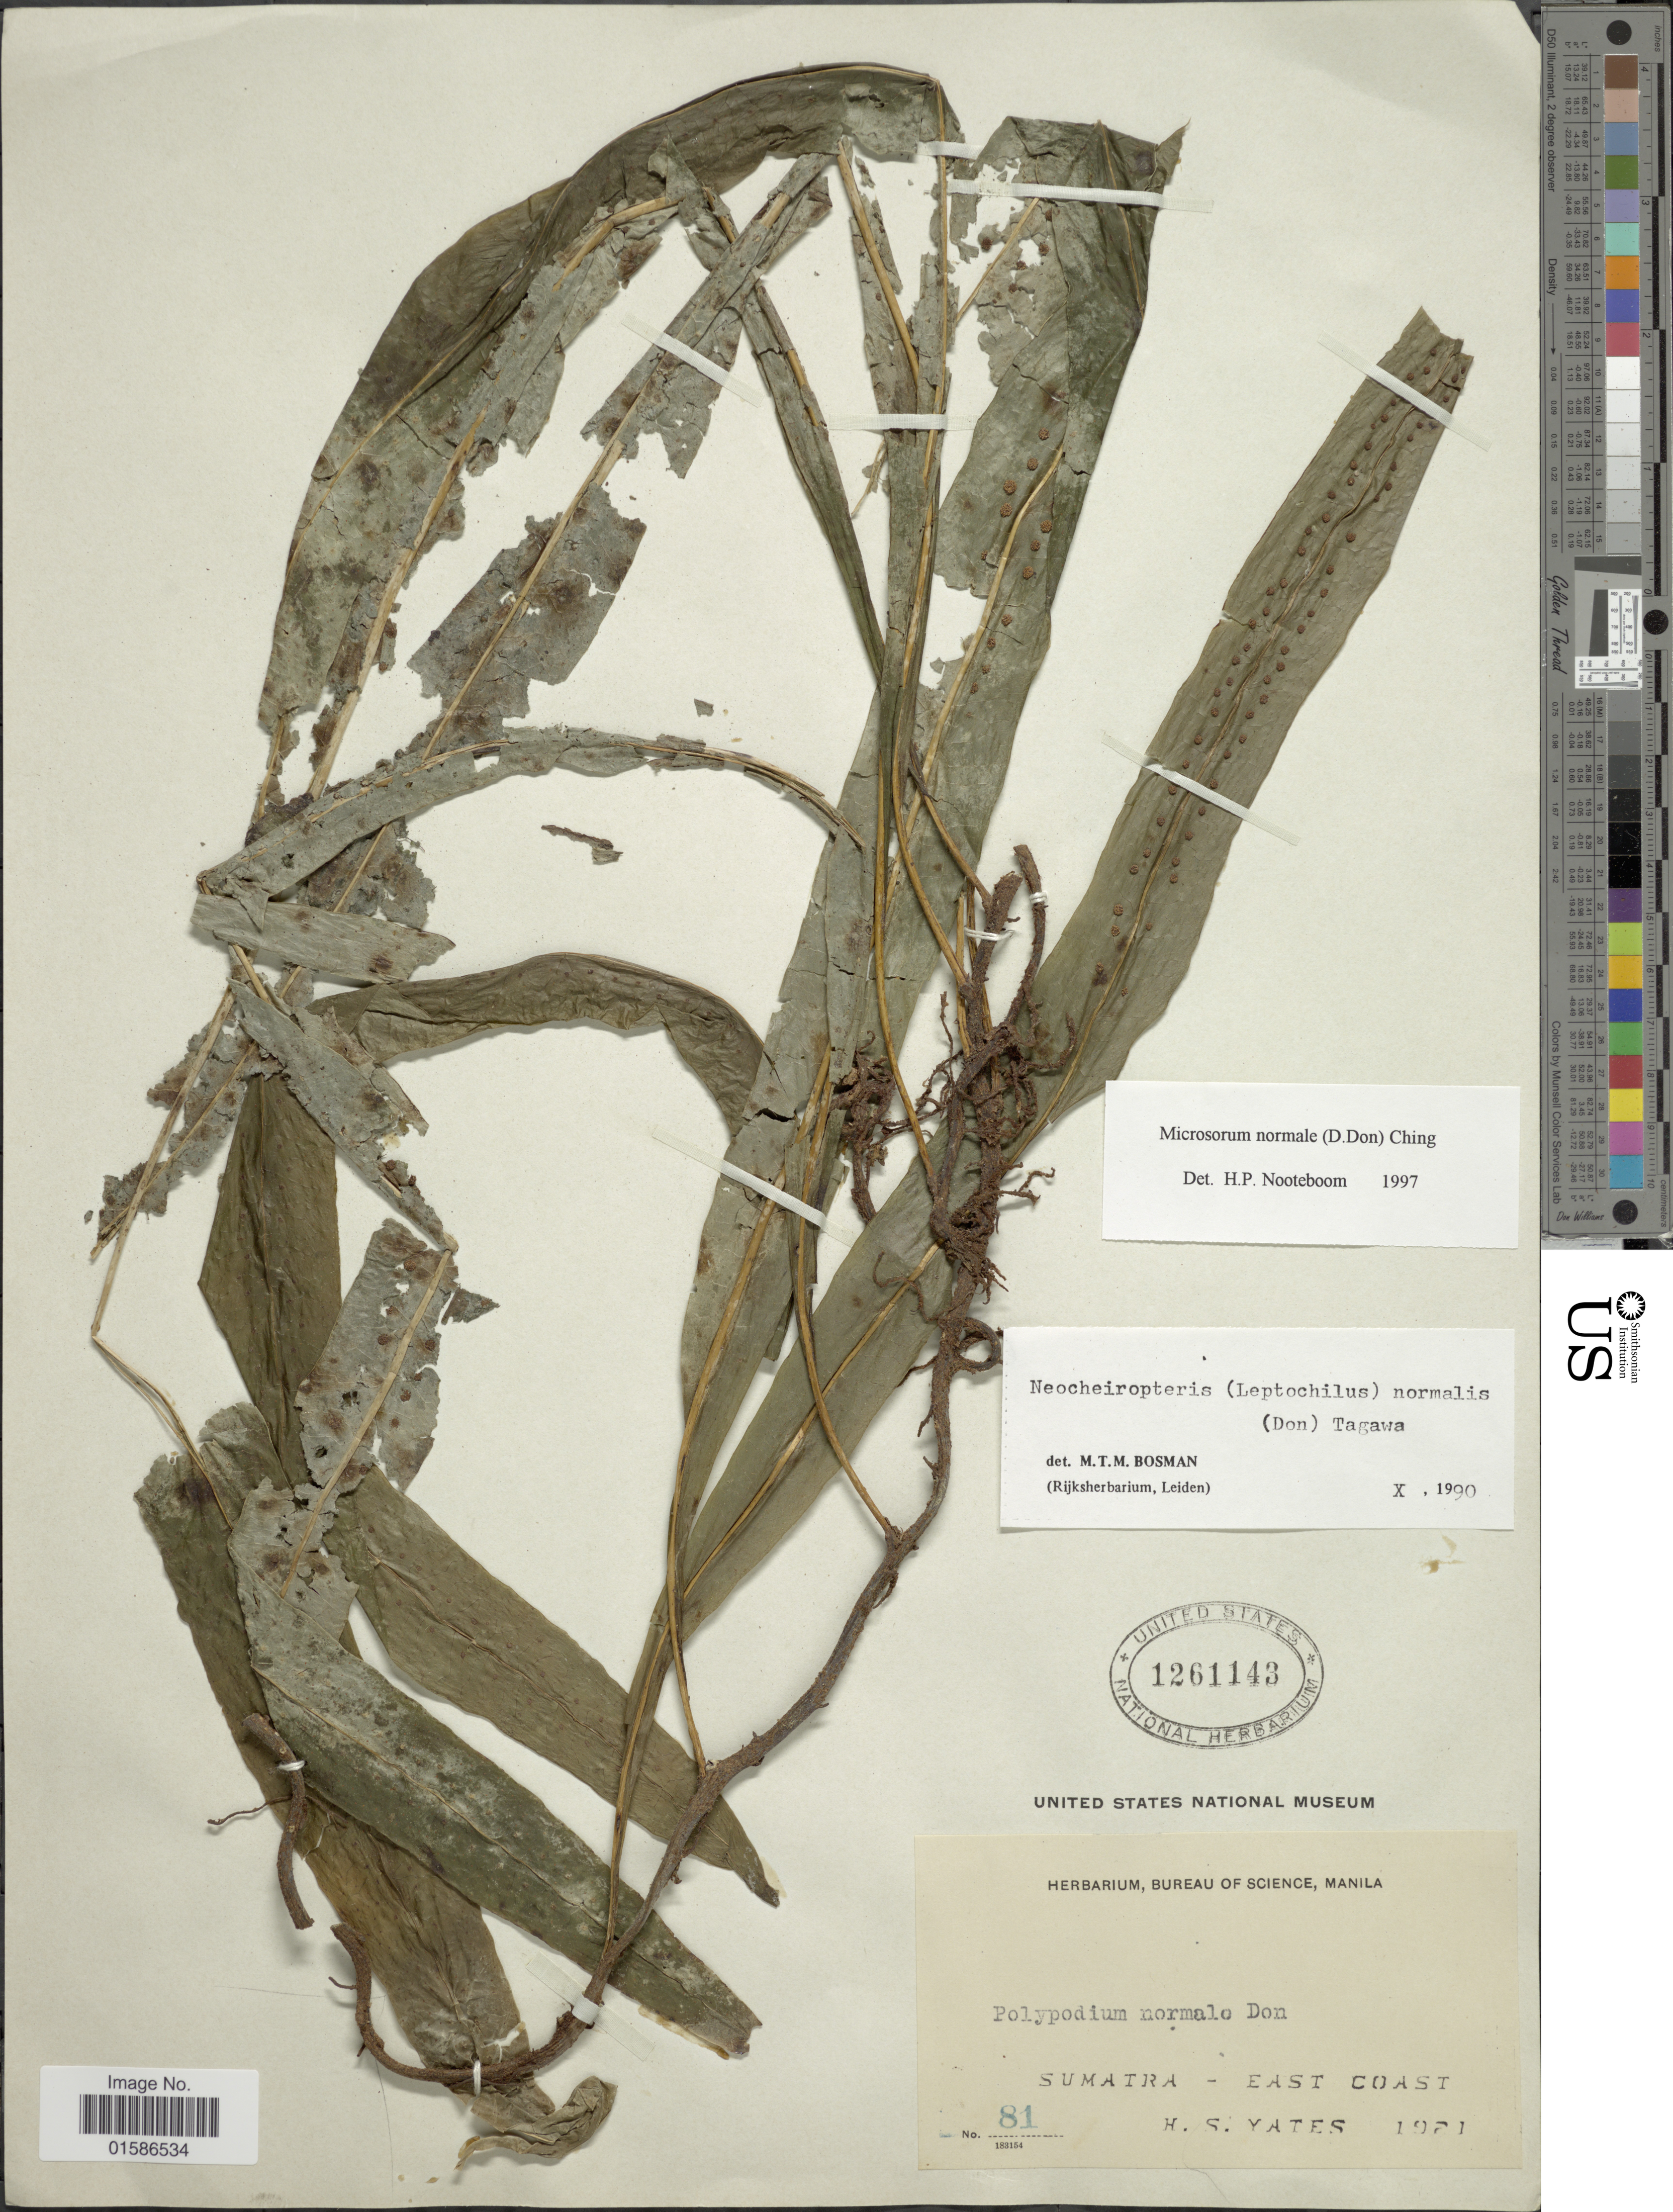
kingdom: Plantae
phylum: Tracheophyta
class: Polypodiopsida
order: Polypodiales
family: Polypodiaceae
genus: Microsorum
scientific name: Microsorum normale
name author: (D. Don) Ching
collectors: H. S. Yates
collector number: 81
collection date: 1921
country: Indonesia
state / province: Sumatra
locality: East Coast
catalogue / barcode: US 1261143